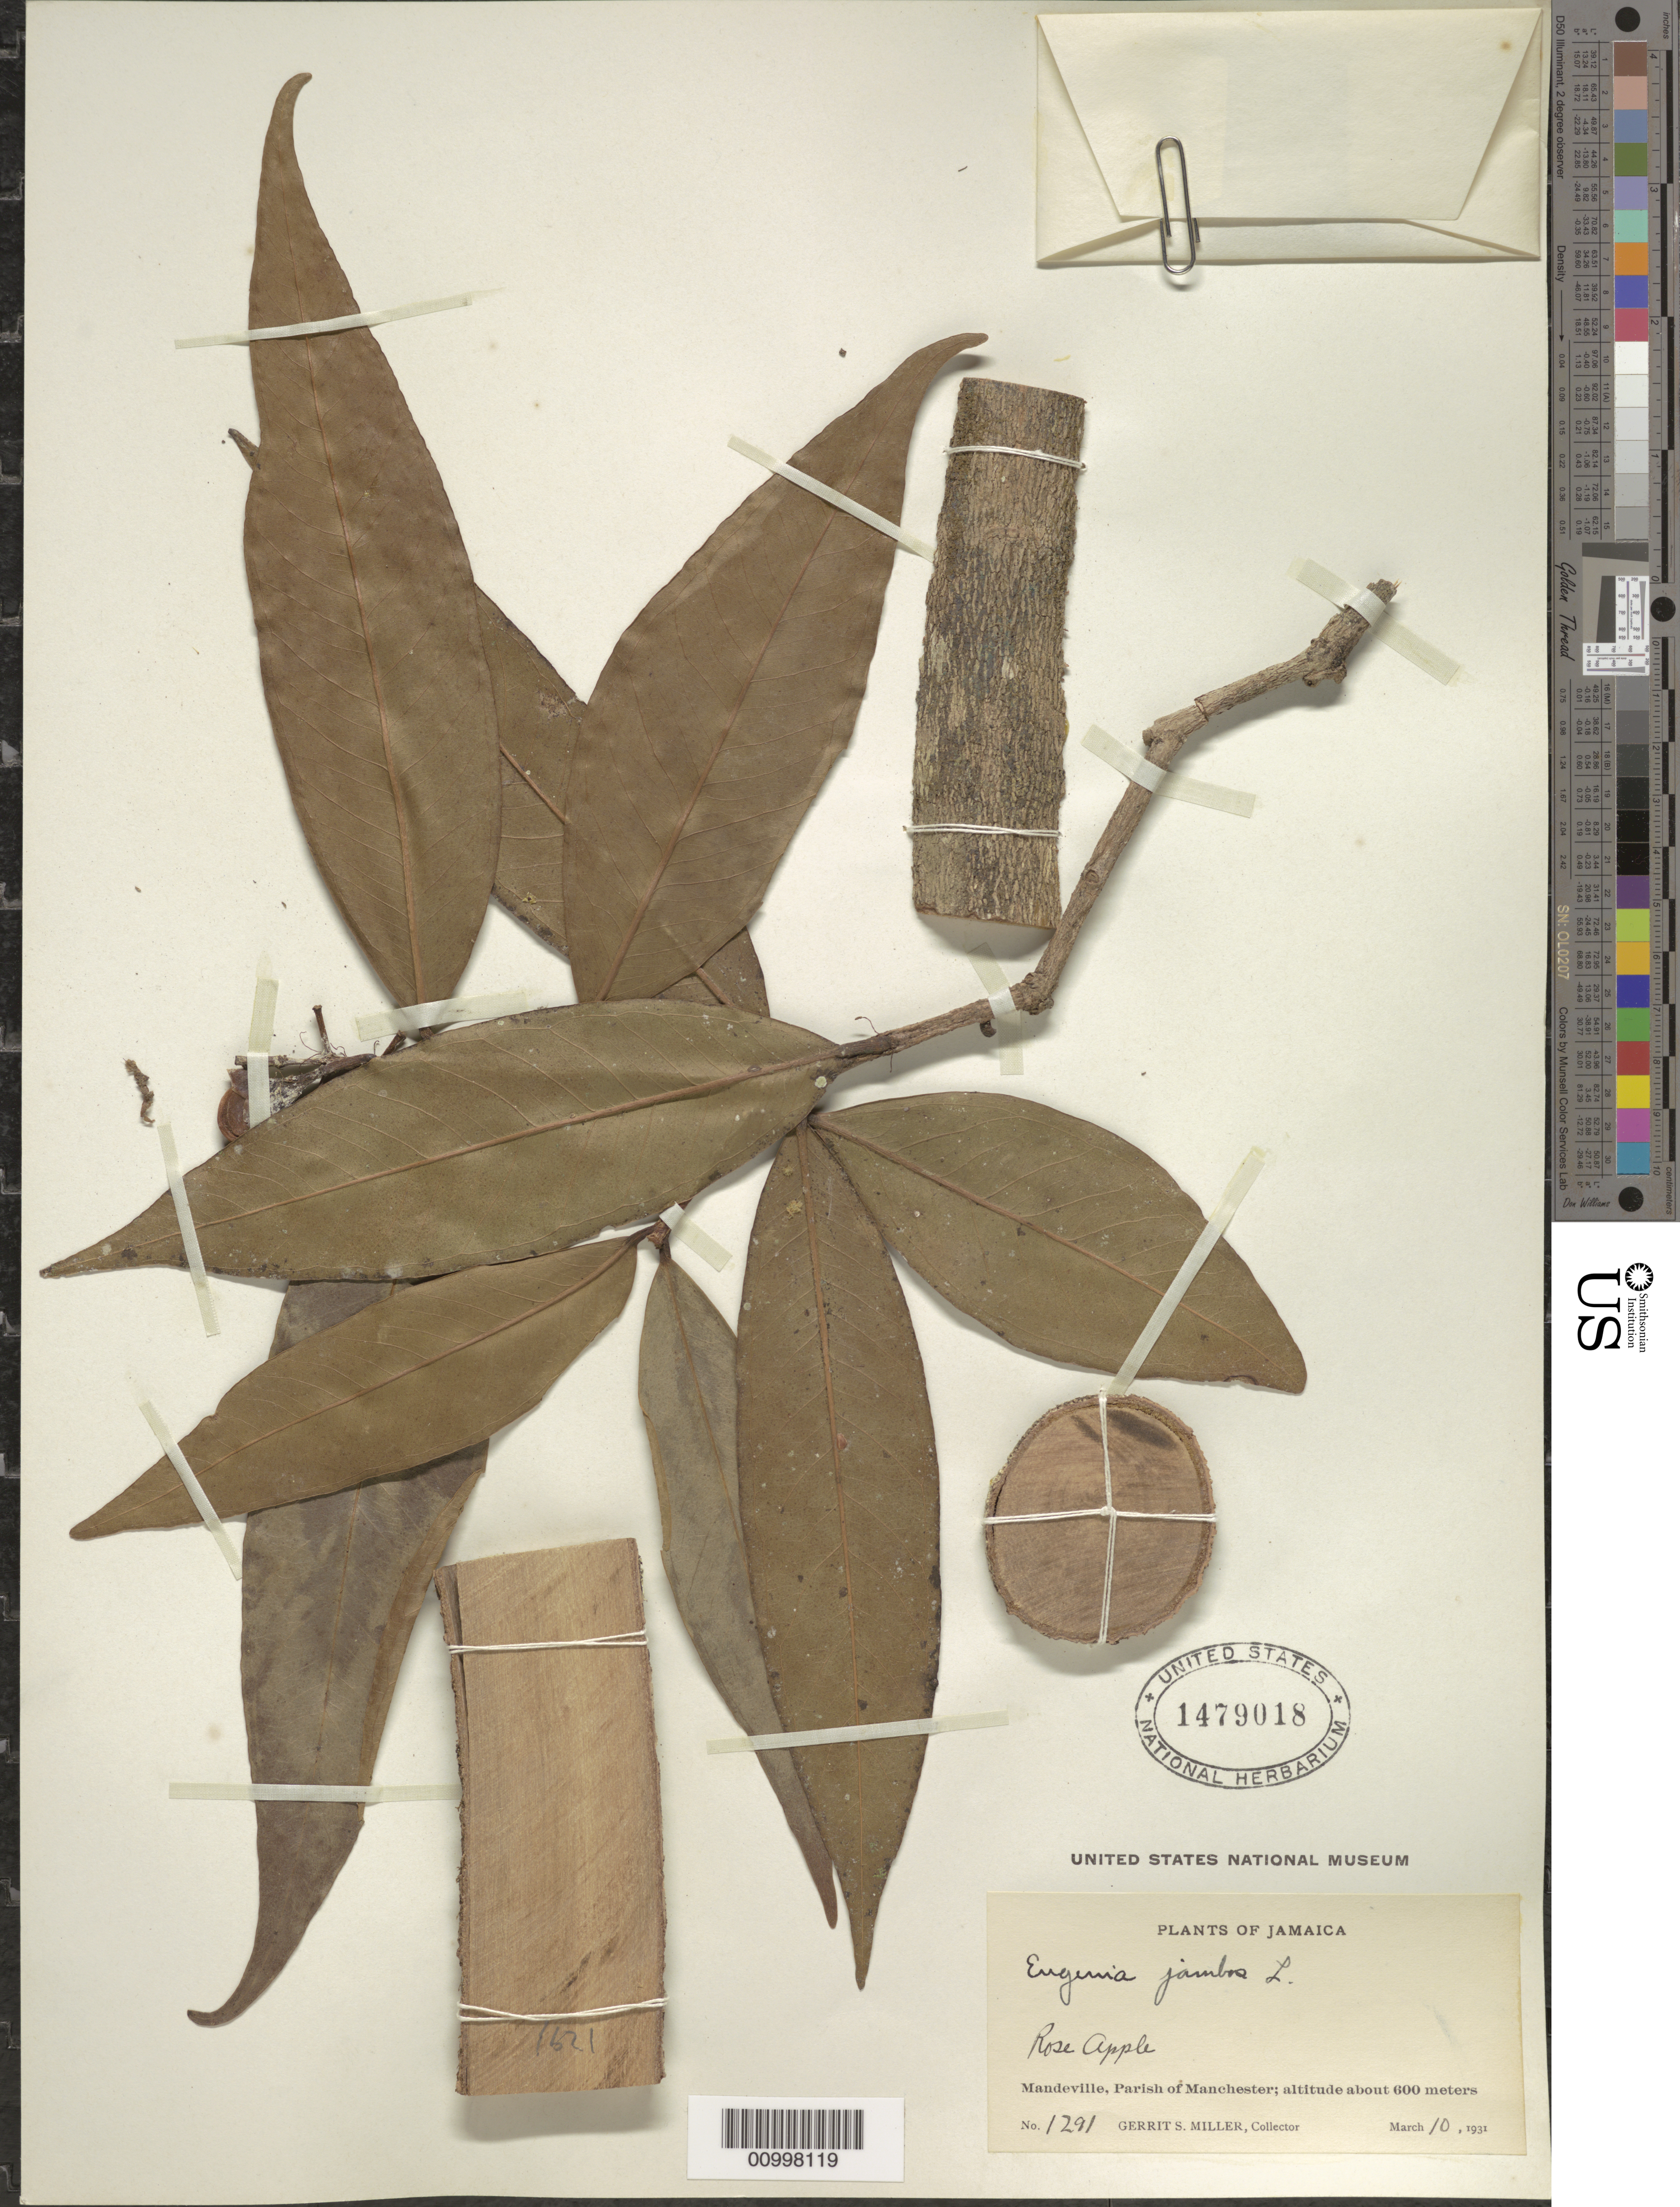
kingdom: Plantae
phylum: Tracheophyta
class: Magnoliopsida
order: Myrtales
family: Myrtaceae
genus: Syzygium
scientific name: Syzygium jambos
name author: (L.) Alston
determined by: Strong, Mark T., (BOT), Smithsonian Institution - National Museum of Natural History (UNITED STATES)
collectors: G. S. Miller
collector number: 1291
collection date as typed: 10 Mar 1931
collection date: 1931-03-10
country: Jamaica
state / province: Manchester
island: Jamaica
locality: Manderville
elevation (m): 600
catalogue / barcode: US 1479018